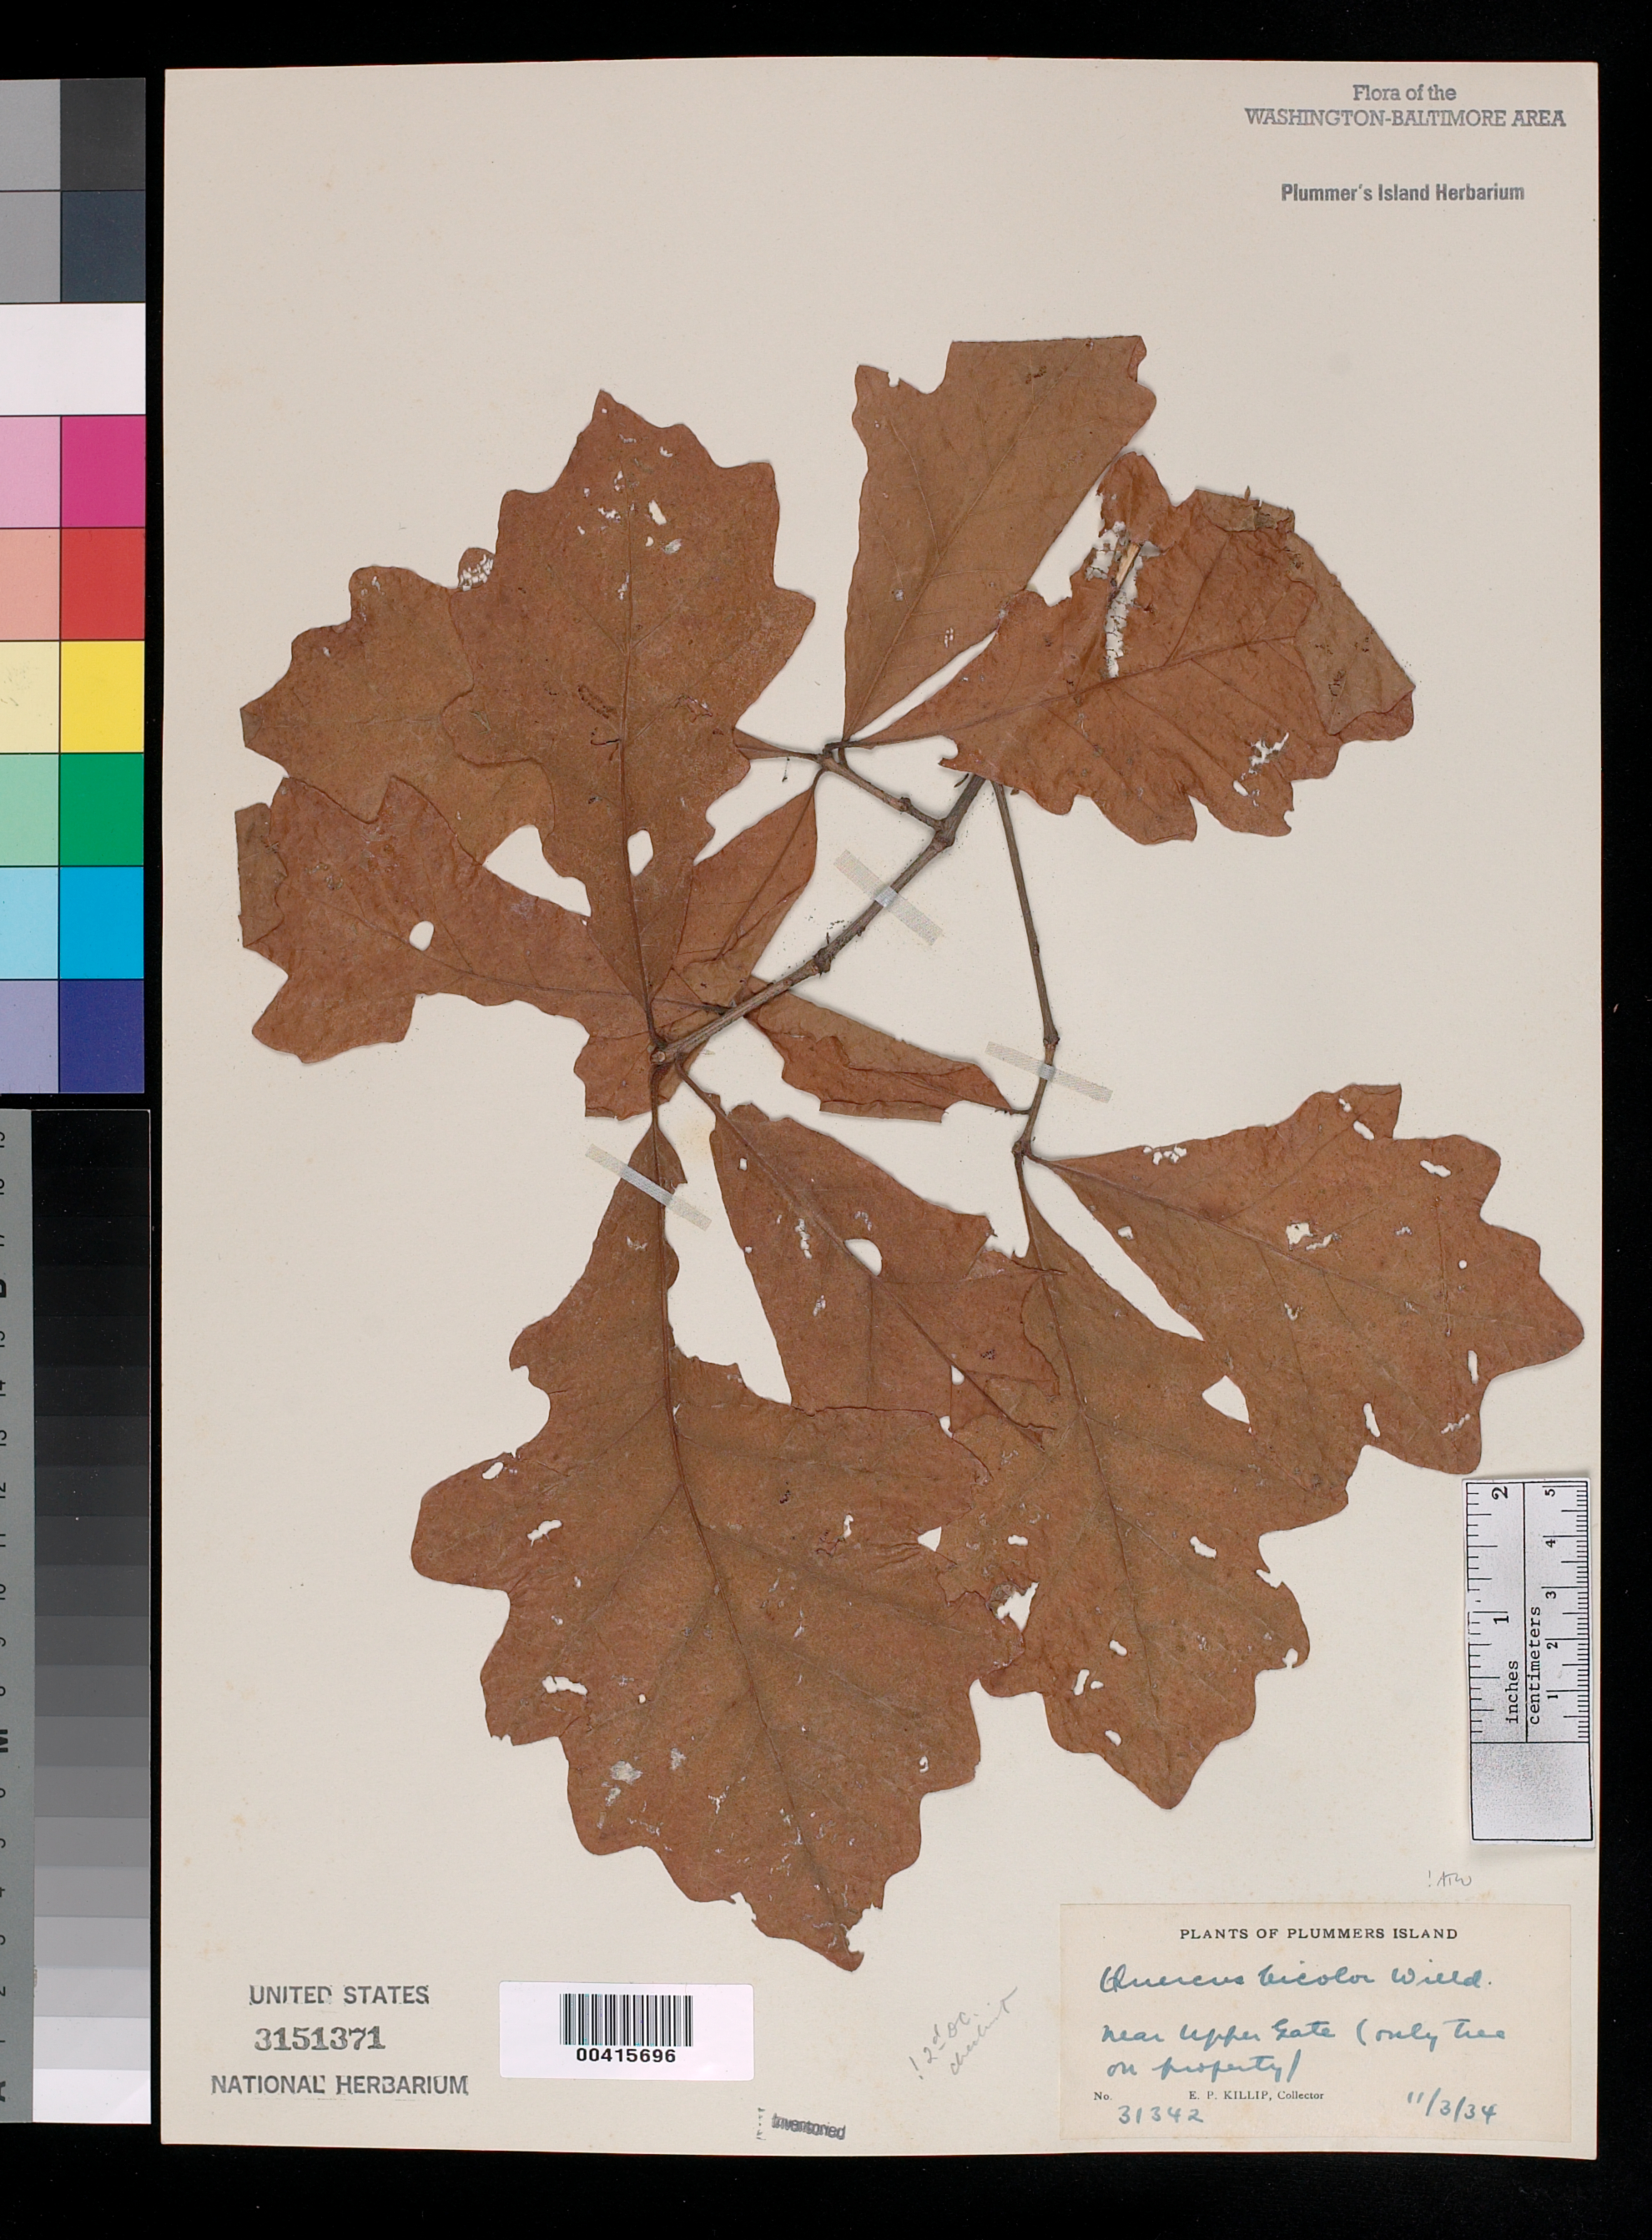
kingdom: Plantae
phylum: Tracheophyta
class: Magnoliopsida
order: Fagales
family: Fagaceae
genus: Quercus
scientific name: Quercus bicolor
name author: Willd.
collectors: E. P. Killip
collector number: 31342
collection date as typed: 03 Nov 1934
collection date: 1934-11-03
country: United States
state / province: Maryland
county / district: Montgomery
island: Plummers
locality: Plummer's Island; near Upper Gate C. & O. Canal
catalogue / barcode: US 3151371